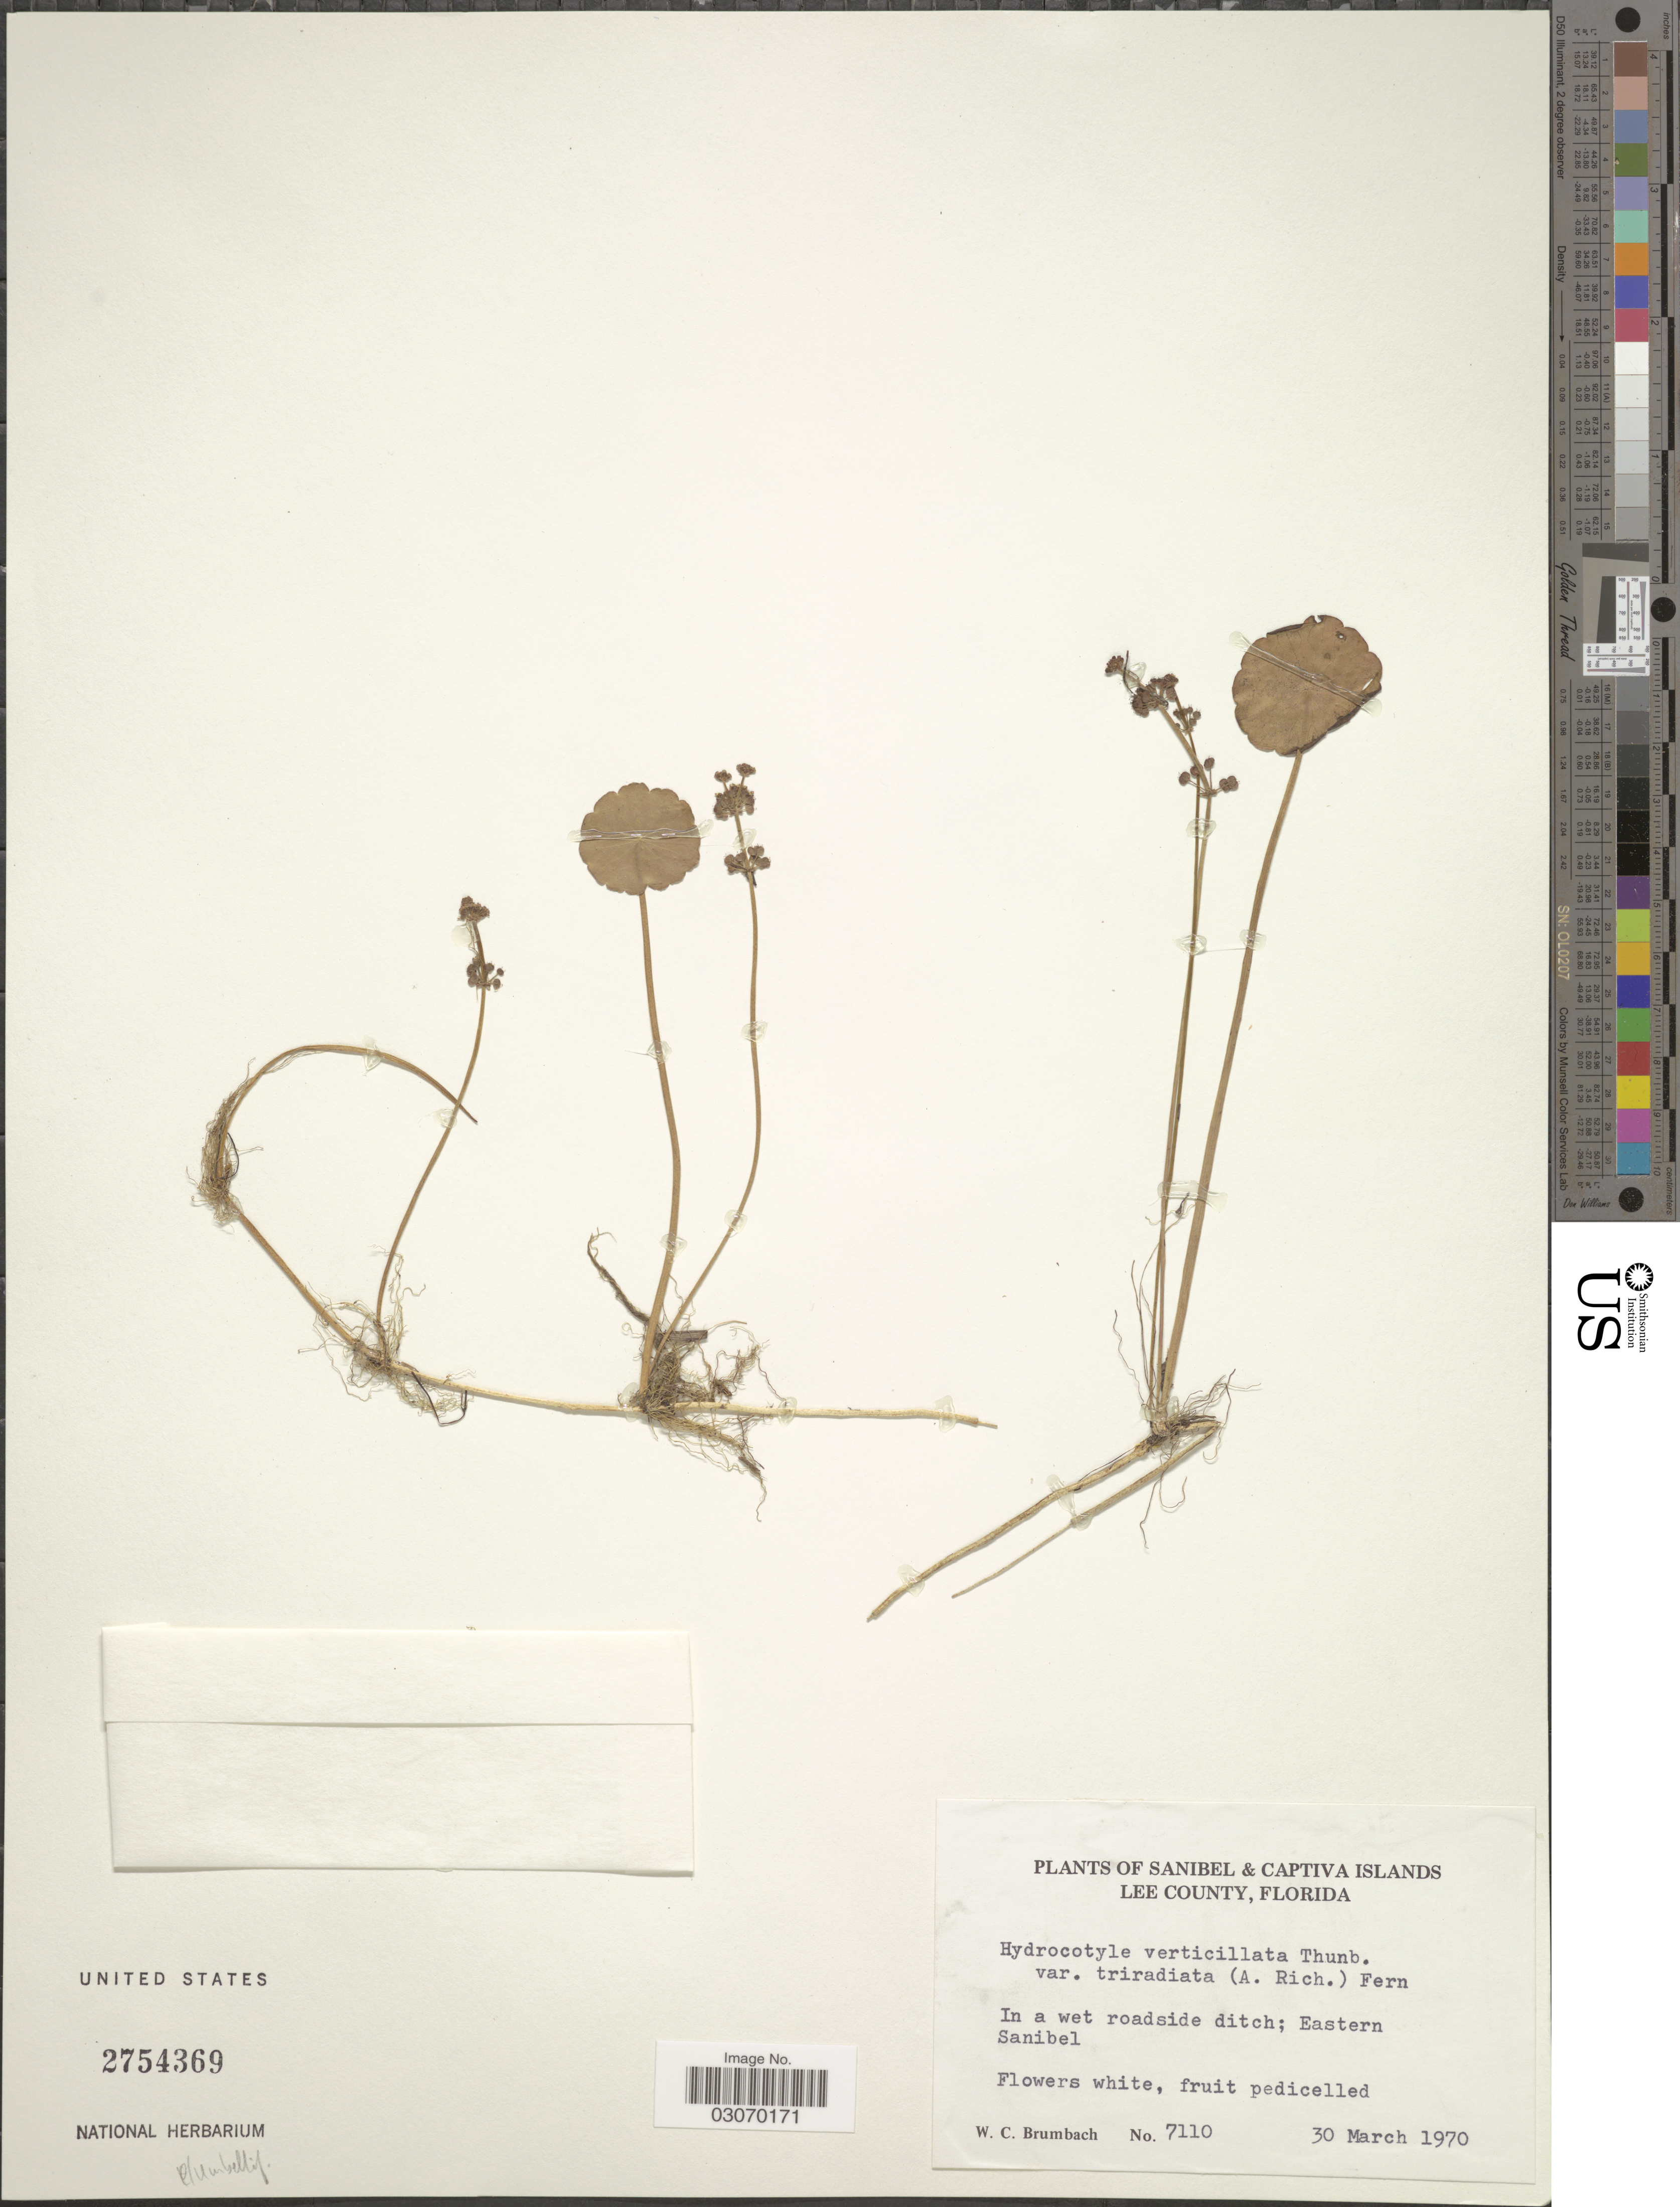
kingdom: Plantae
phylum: Tracheophyta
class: Magnoliopsida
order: Apiales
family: Araliaceae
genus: Hydrocotyle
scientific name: Hydrocotyle verticillata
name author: Thunb.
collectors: W. C. Brumbach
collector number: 7110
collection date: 1970-03-30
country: United States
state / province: Florida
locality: Sanibel & Captiva Islands. Lee County. In a wet roadside ditch; Eastern Sanibel.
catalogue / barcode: US 2754369